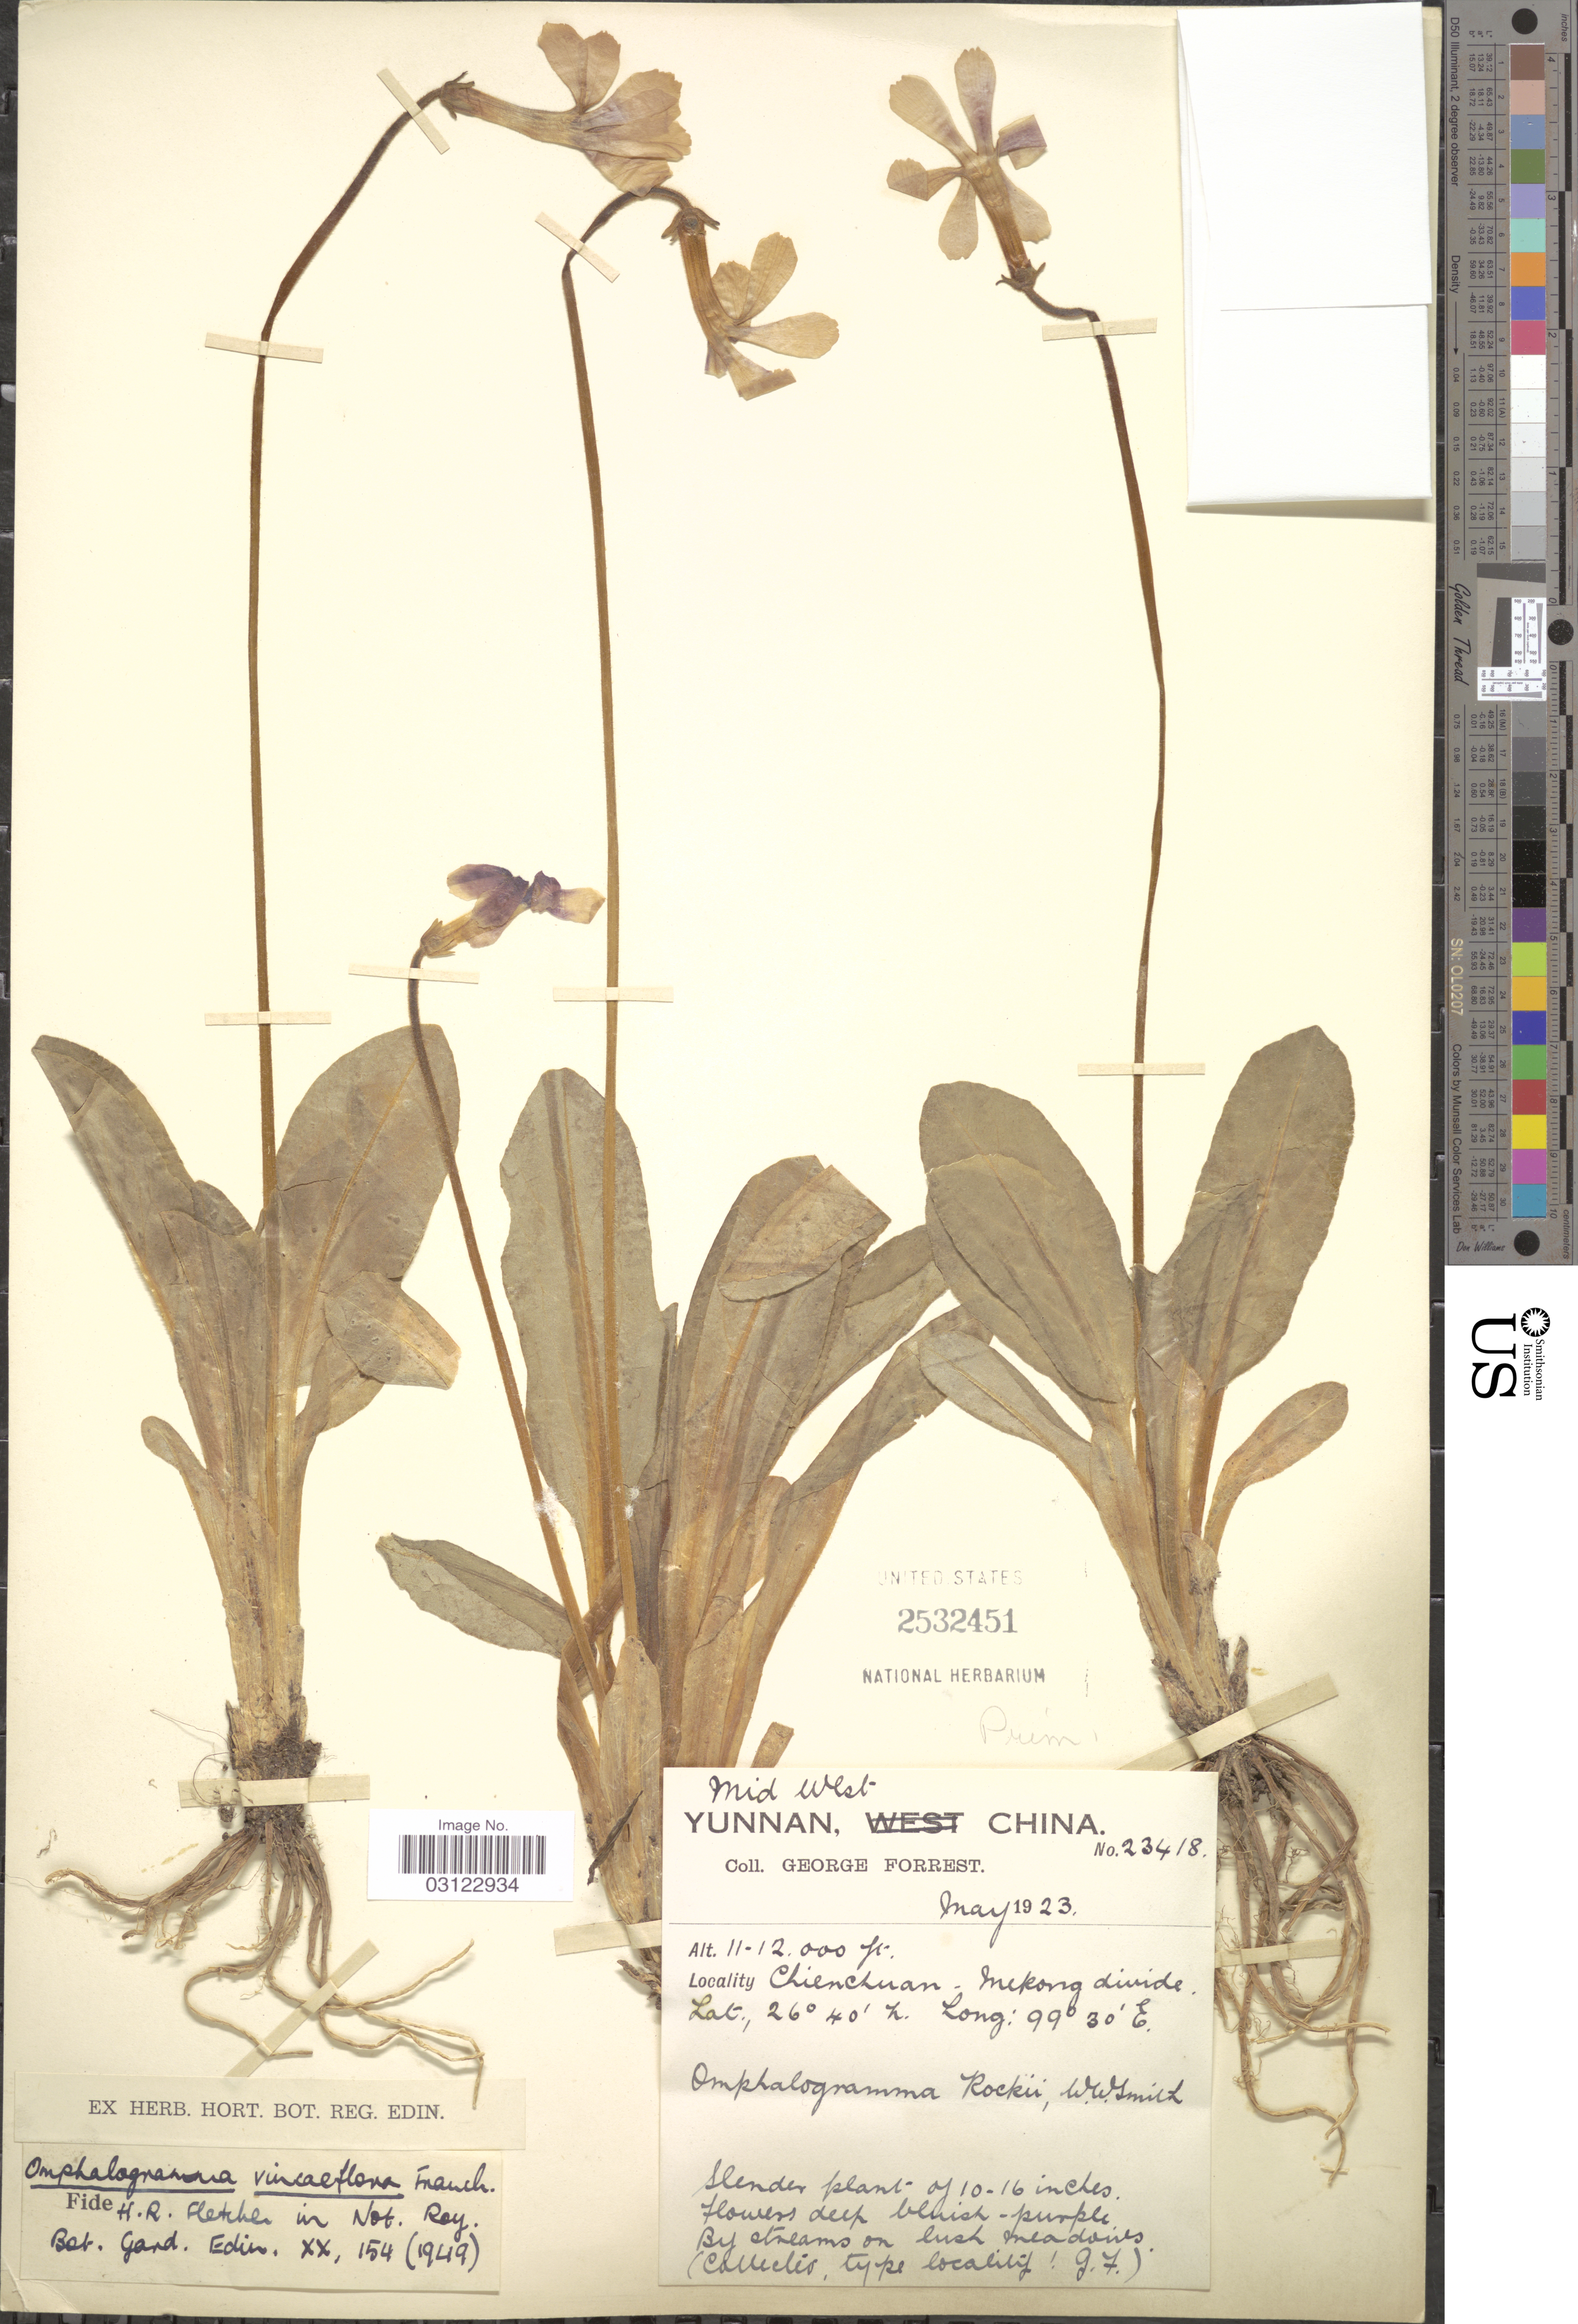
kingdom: Plantae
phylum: Tracheophyta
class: Magnoliopsida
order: Ericales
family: Primulaceae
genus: Omphalogramma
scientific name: Omphalogramma vinciflorum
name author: (Franch.) Franch.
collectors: G. Forrest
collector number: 23418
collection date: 1923-05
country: China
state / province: Yunnan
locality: Mid West Yunnan. Chienchuan- Mekong divide.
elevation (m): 3353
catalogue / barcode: US 2532451